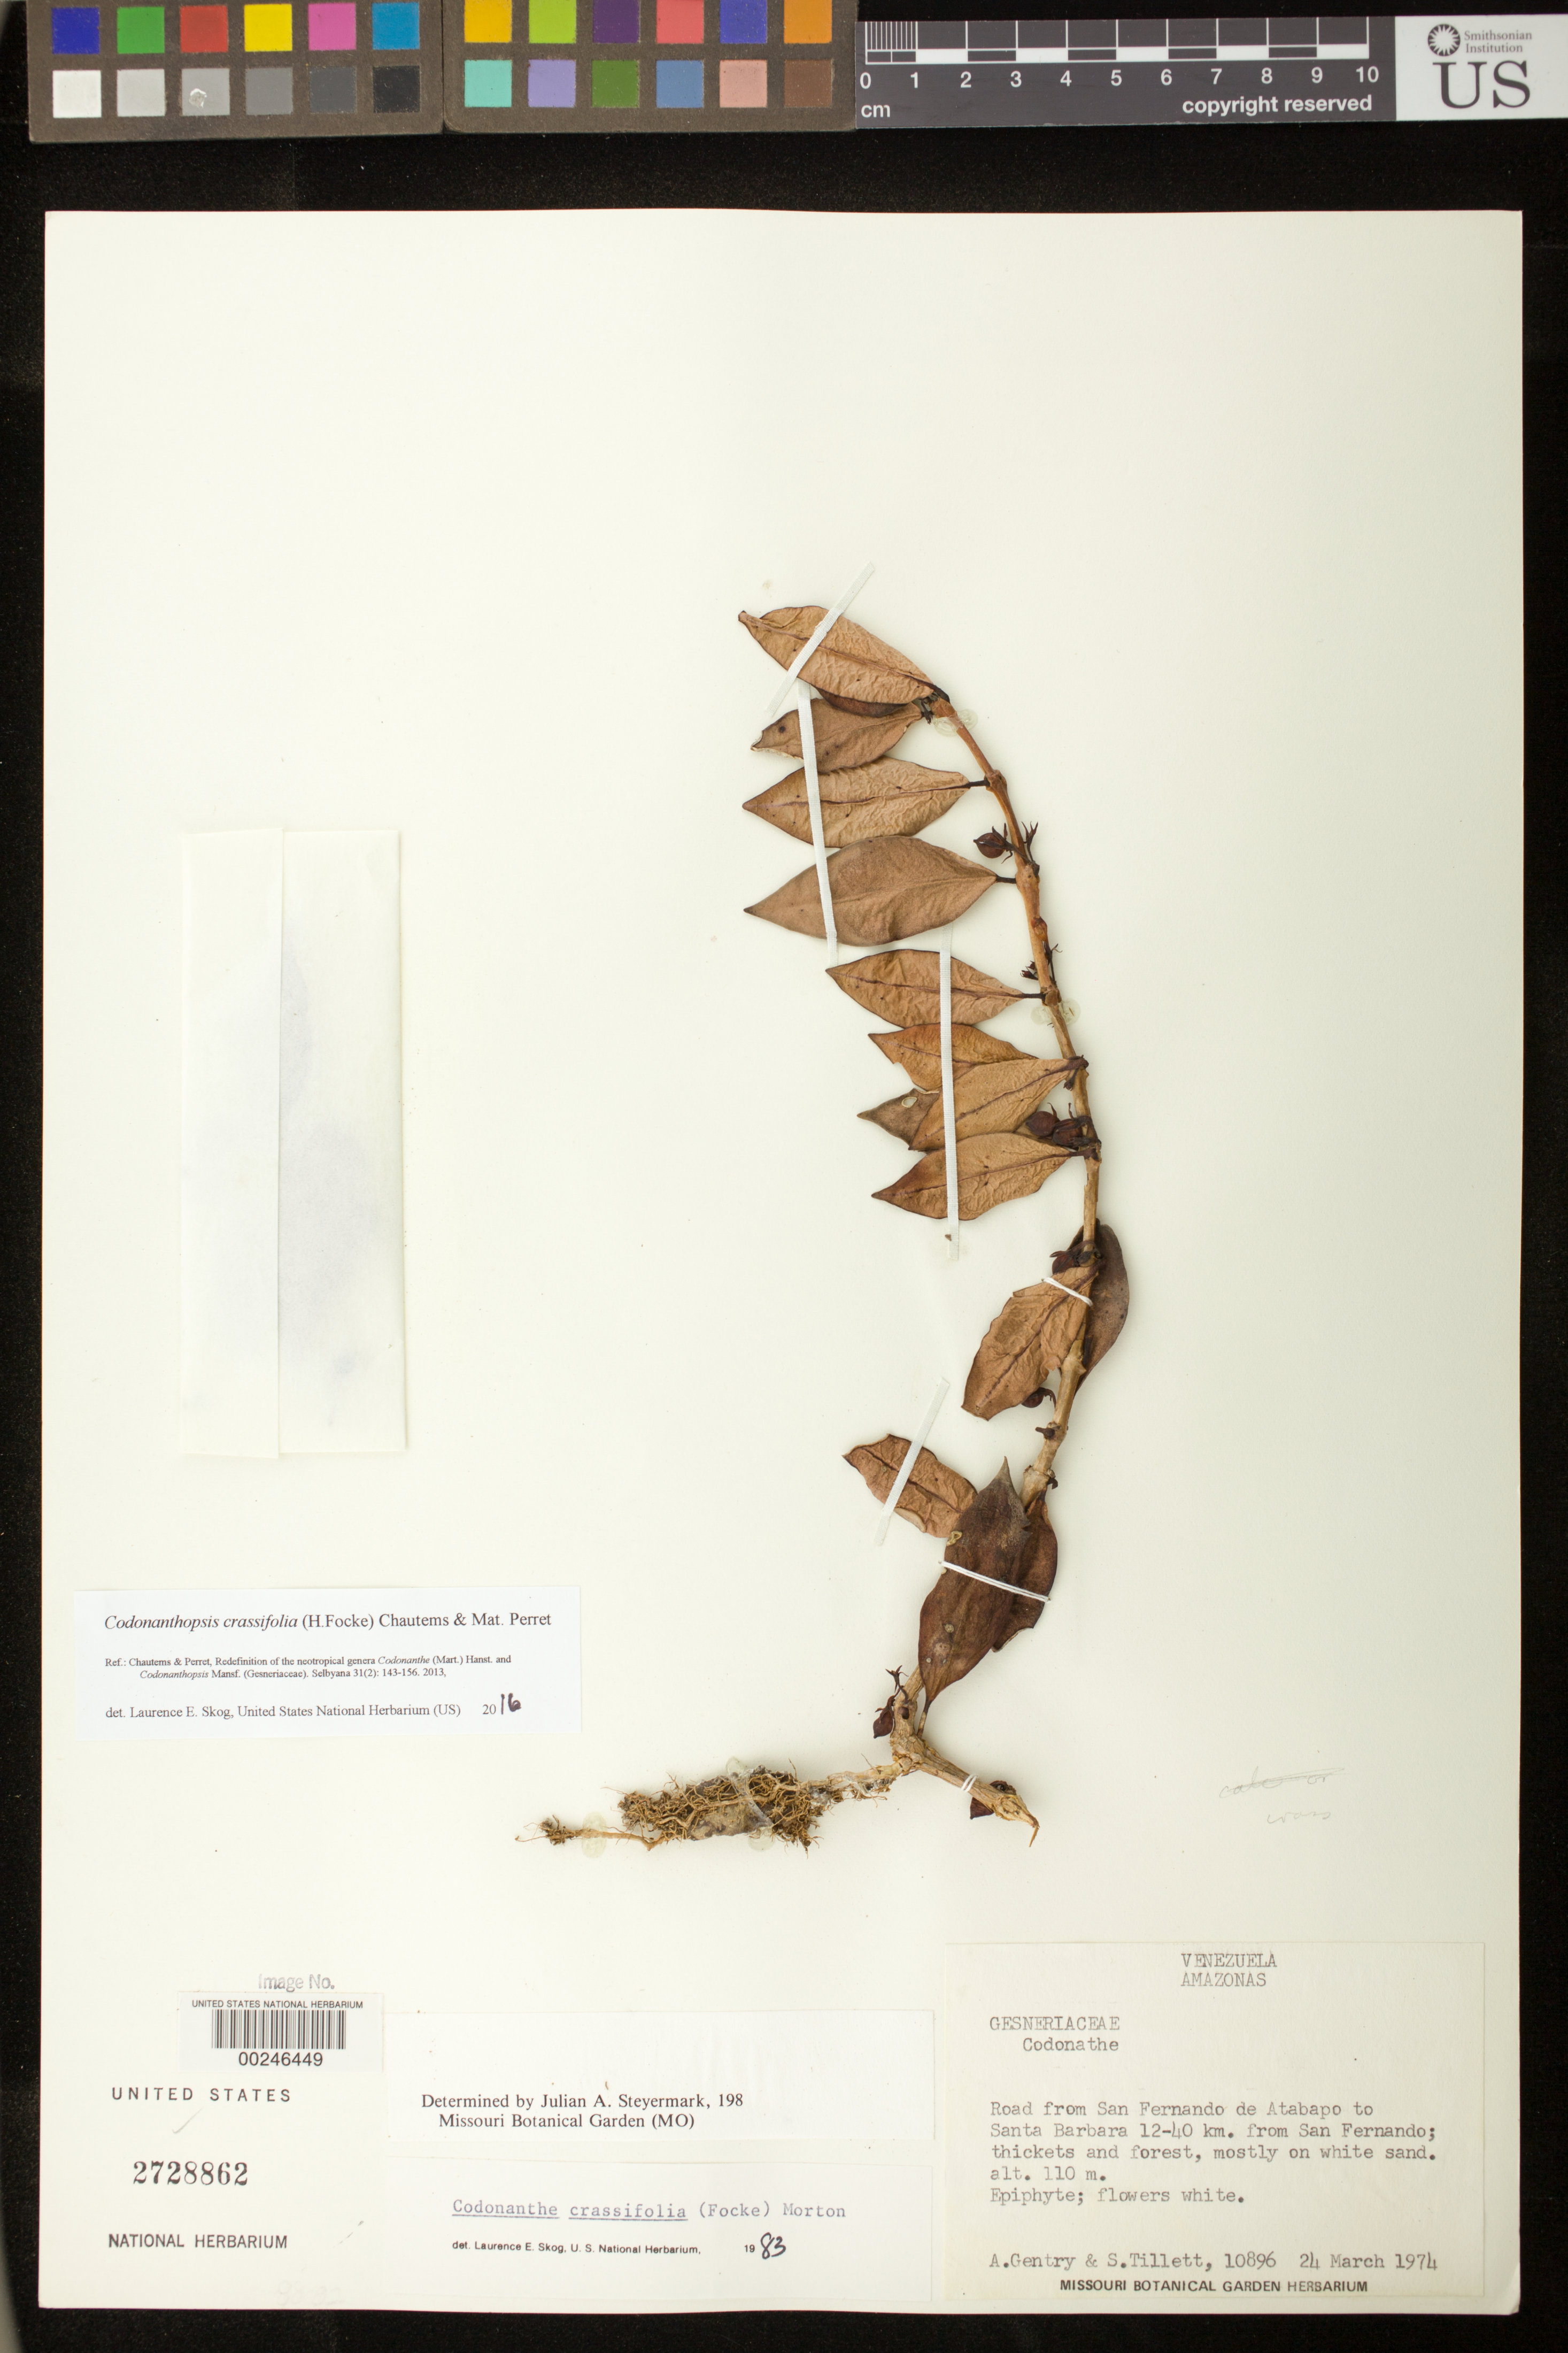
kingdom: Plantae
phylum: Tracheophyta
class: Magnoliopsida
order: Lamiales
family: Gesneriaceae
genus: Codonanthopsis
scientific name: Codonanthopsis crassifolia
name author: (H. Focke) Chautems & Mat.Perret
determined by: Skog, Laurence E.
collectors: A. H. Gentry & S. S. Tillett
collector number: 10896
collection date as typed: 24 Mar 1974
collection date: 1974-03-24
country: Venezuela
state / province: Amazonas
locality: Road from San Fernando de Atabapo to Santa Barbara 12-40 km from San Fernando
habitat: Thickets and forest, mostly on white sand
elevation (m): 110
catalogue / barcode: US 2728862